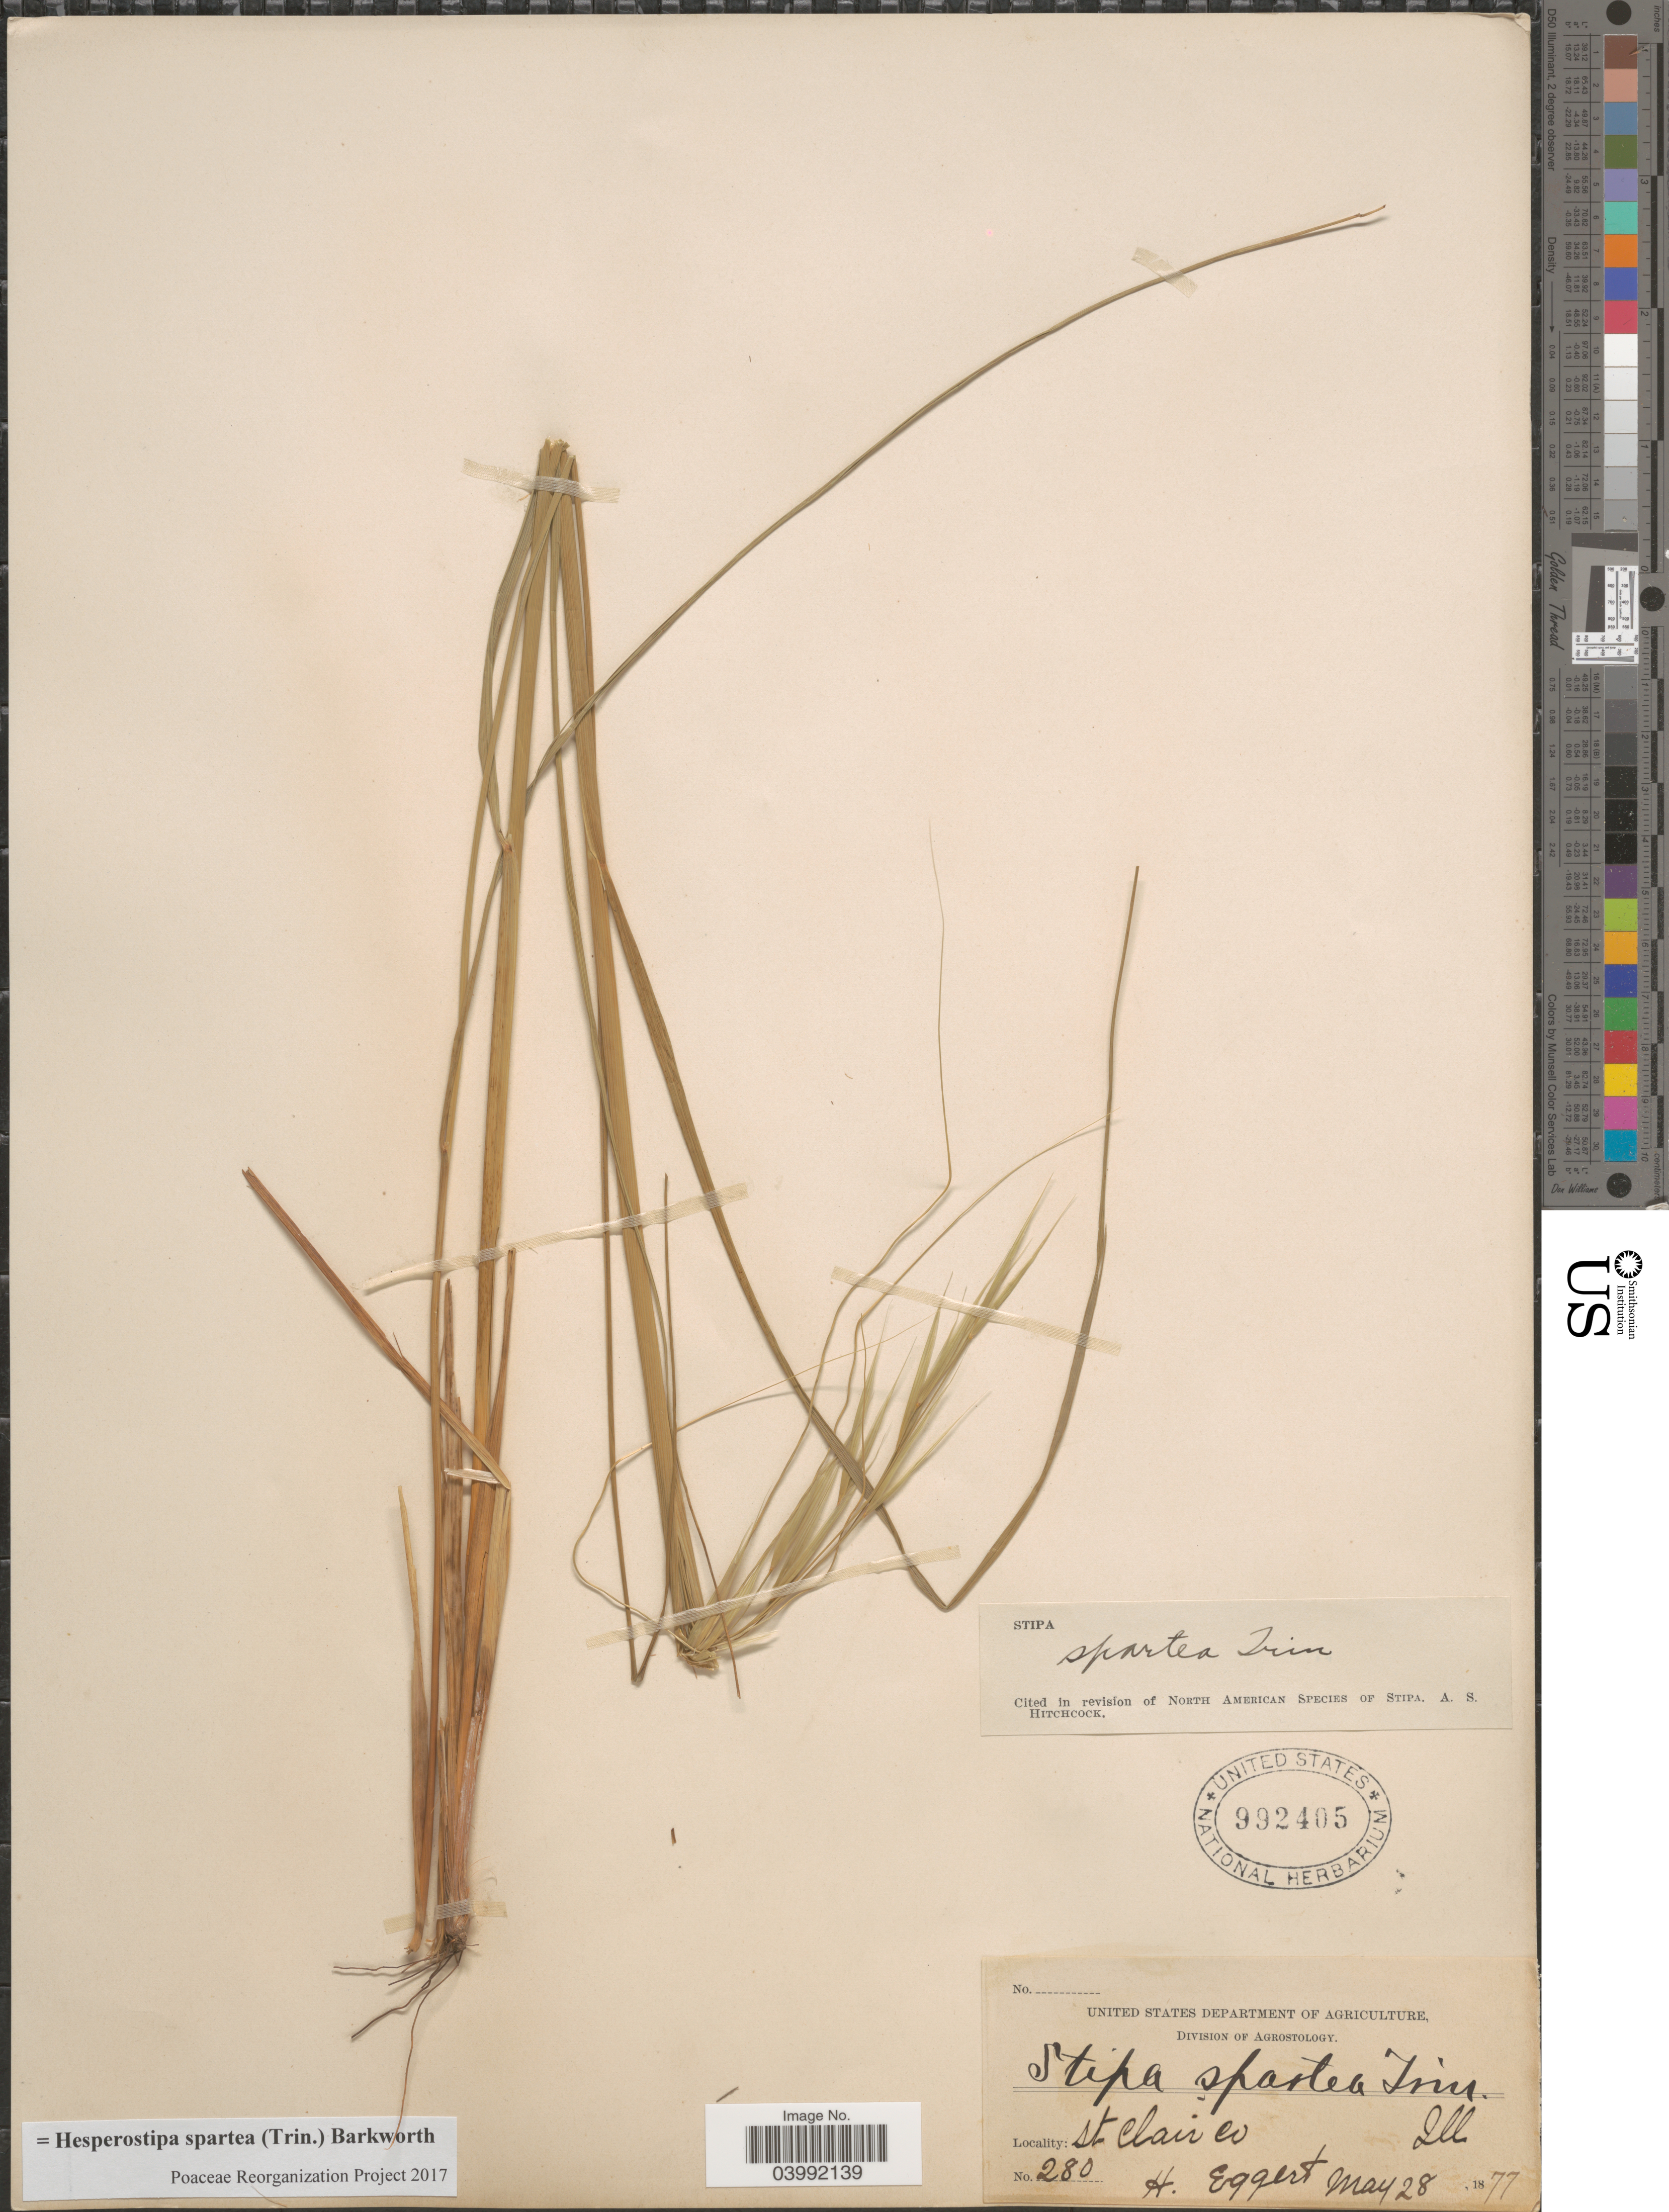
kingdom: Plantae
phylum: Tracheophyta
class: Liliopsida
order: Poales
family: Poaceae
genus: Hesperostipa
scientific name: Hesperostipa spartea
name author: (Trin.) Barkworth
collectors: H. Eggert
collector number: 280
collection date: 1877-05-28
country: United States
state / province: Illinois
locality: St. Clair Co.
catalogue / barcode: US 992405